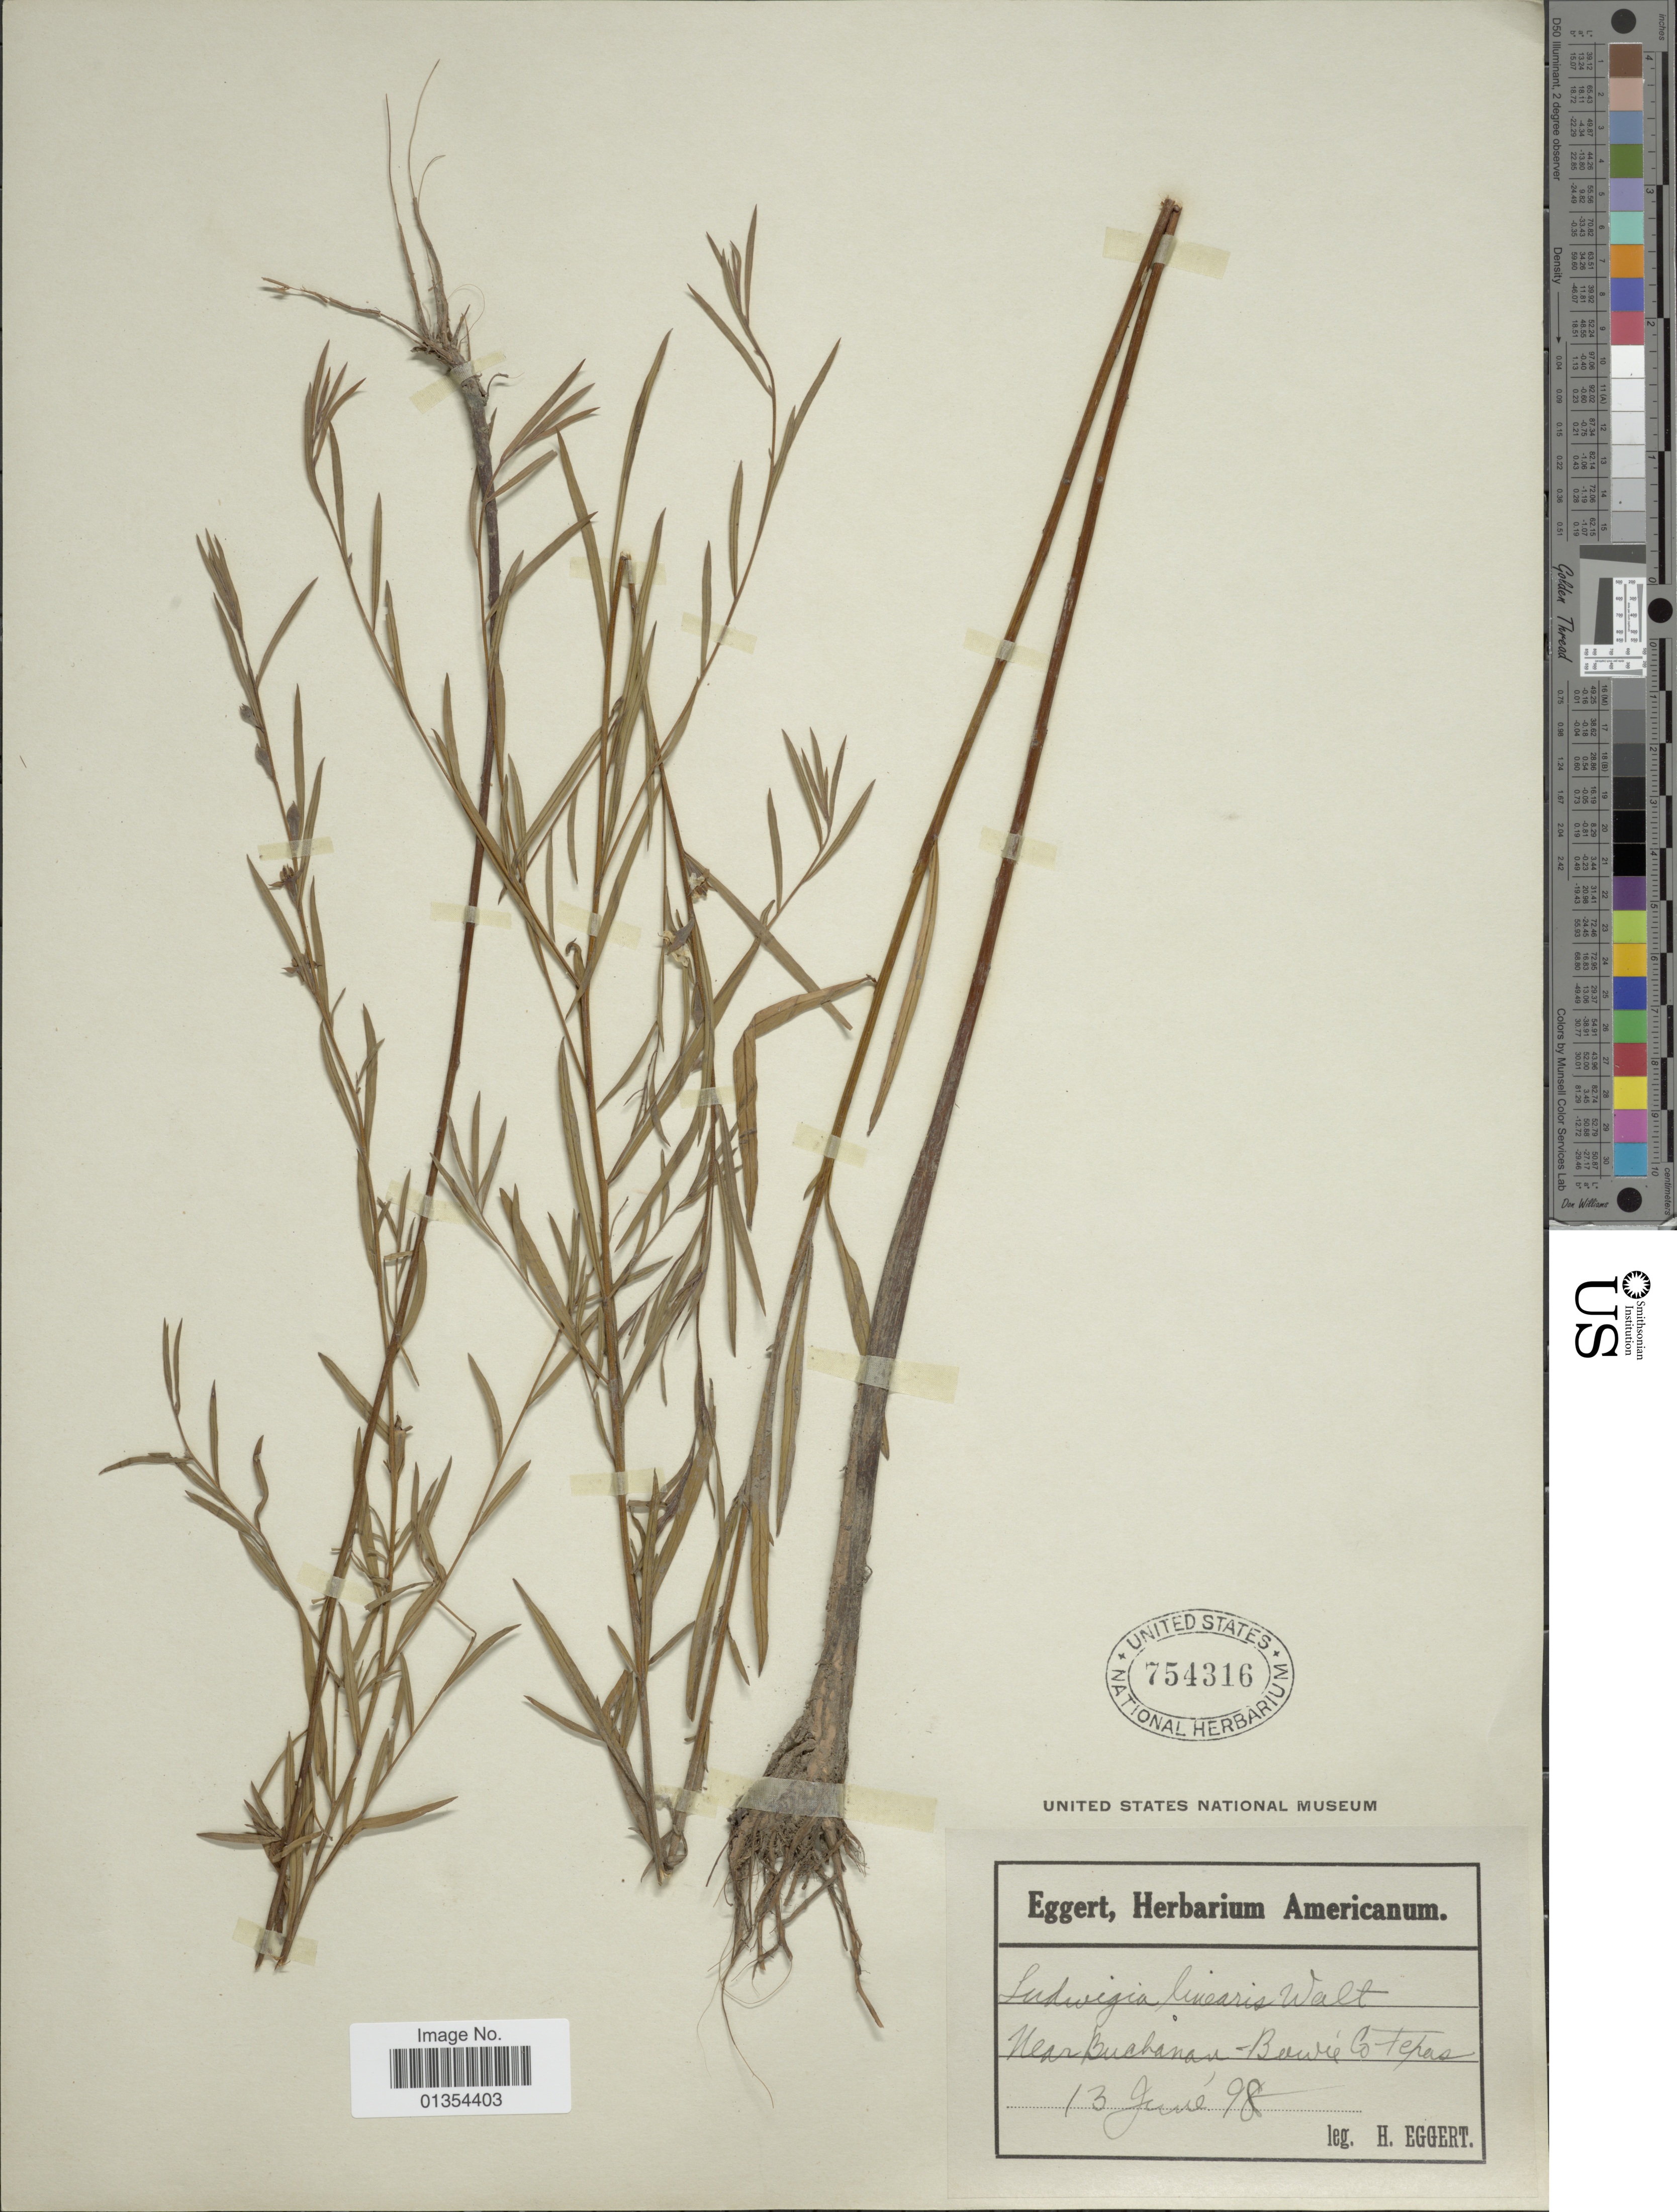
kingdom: Plantae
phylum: Tracheophyta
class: Magnoliopsida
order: Myrtales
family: Onagraceae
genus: Ludwigia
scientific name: Ludwigia linearis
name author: Walter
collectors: H. Eggert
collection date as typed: Transcribed d/m/y: 13/6/98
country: United States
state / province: Texas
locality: Near Buchanan, Bowie Co.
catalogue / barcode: US 754316